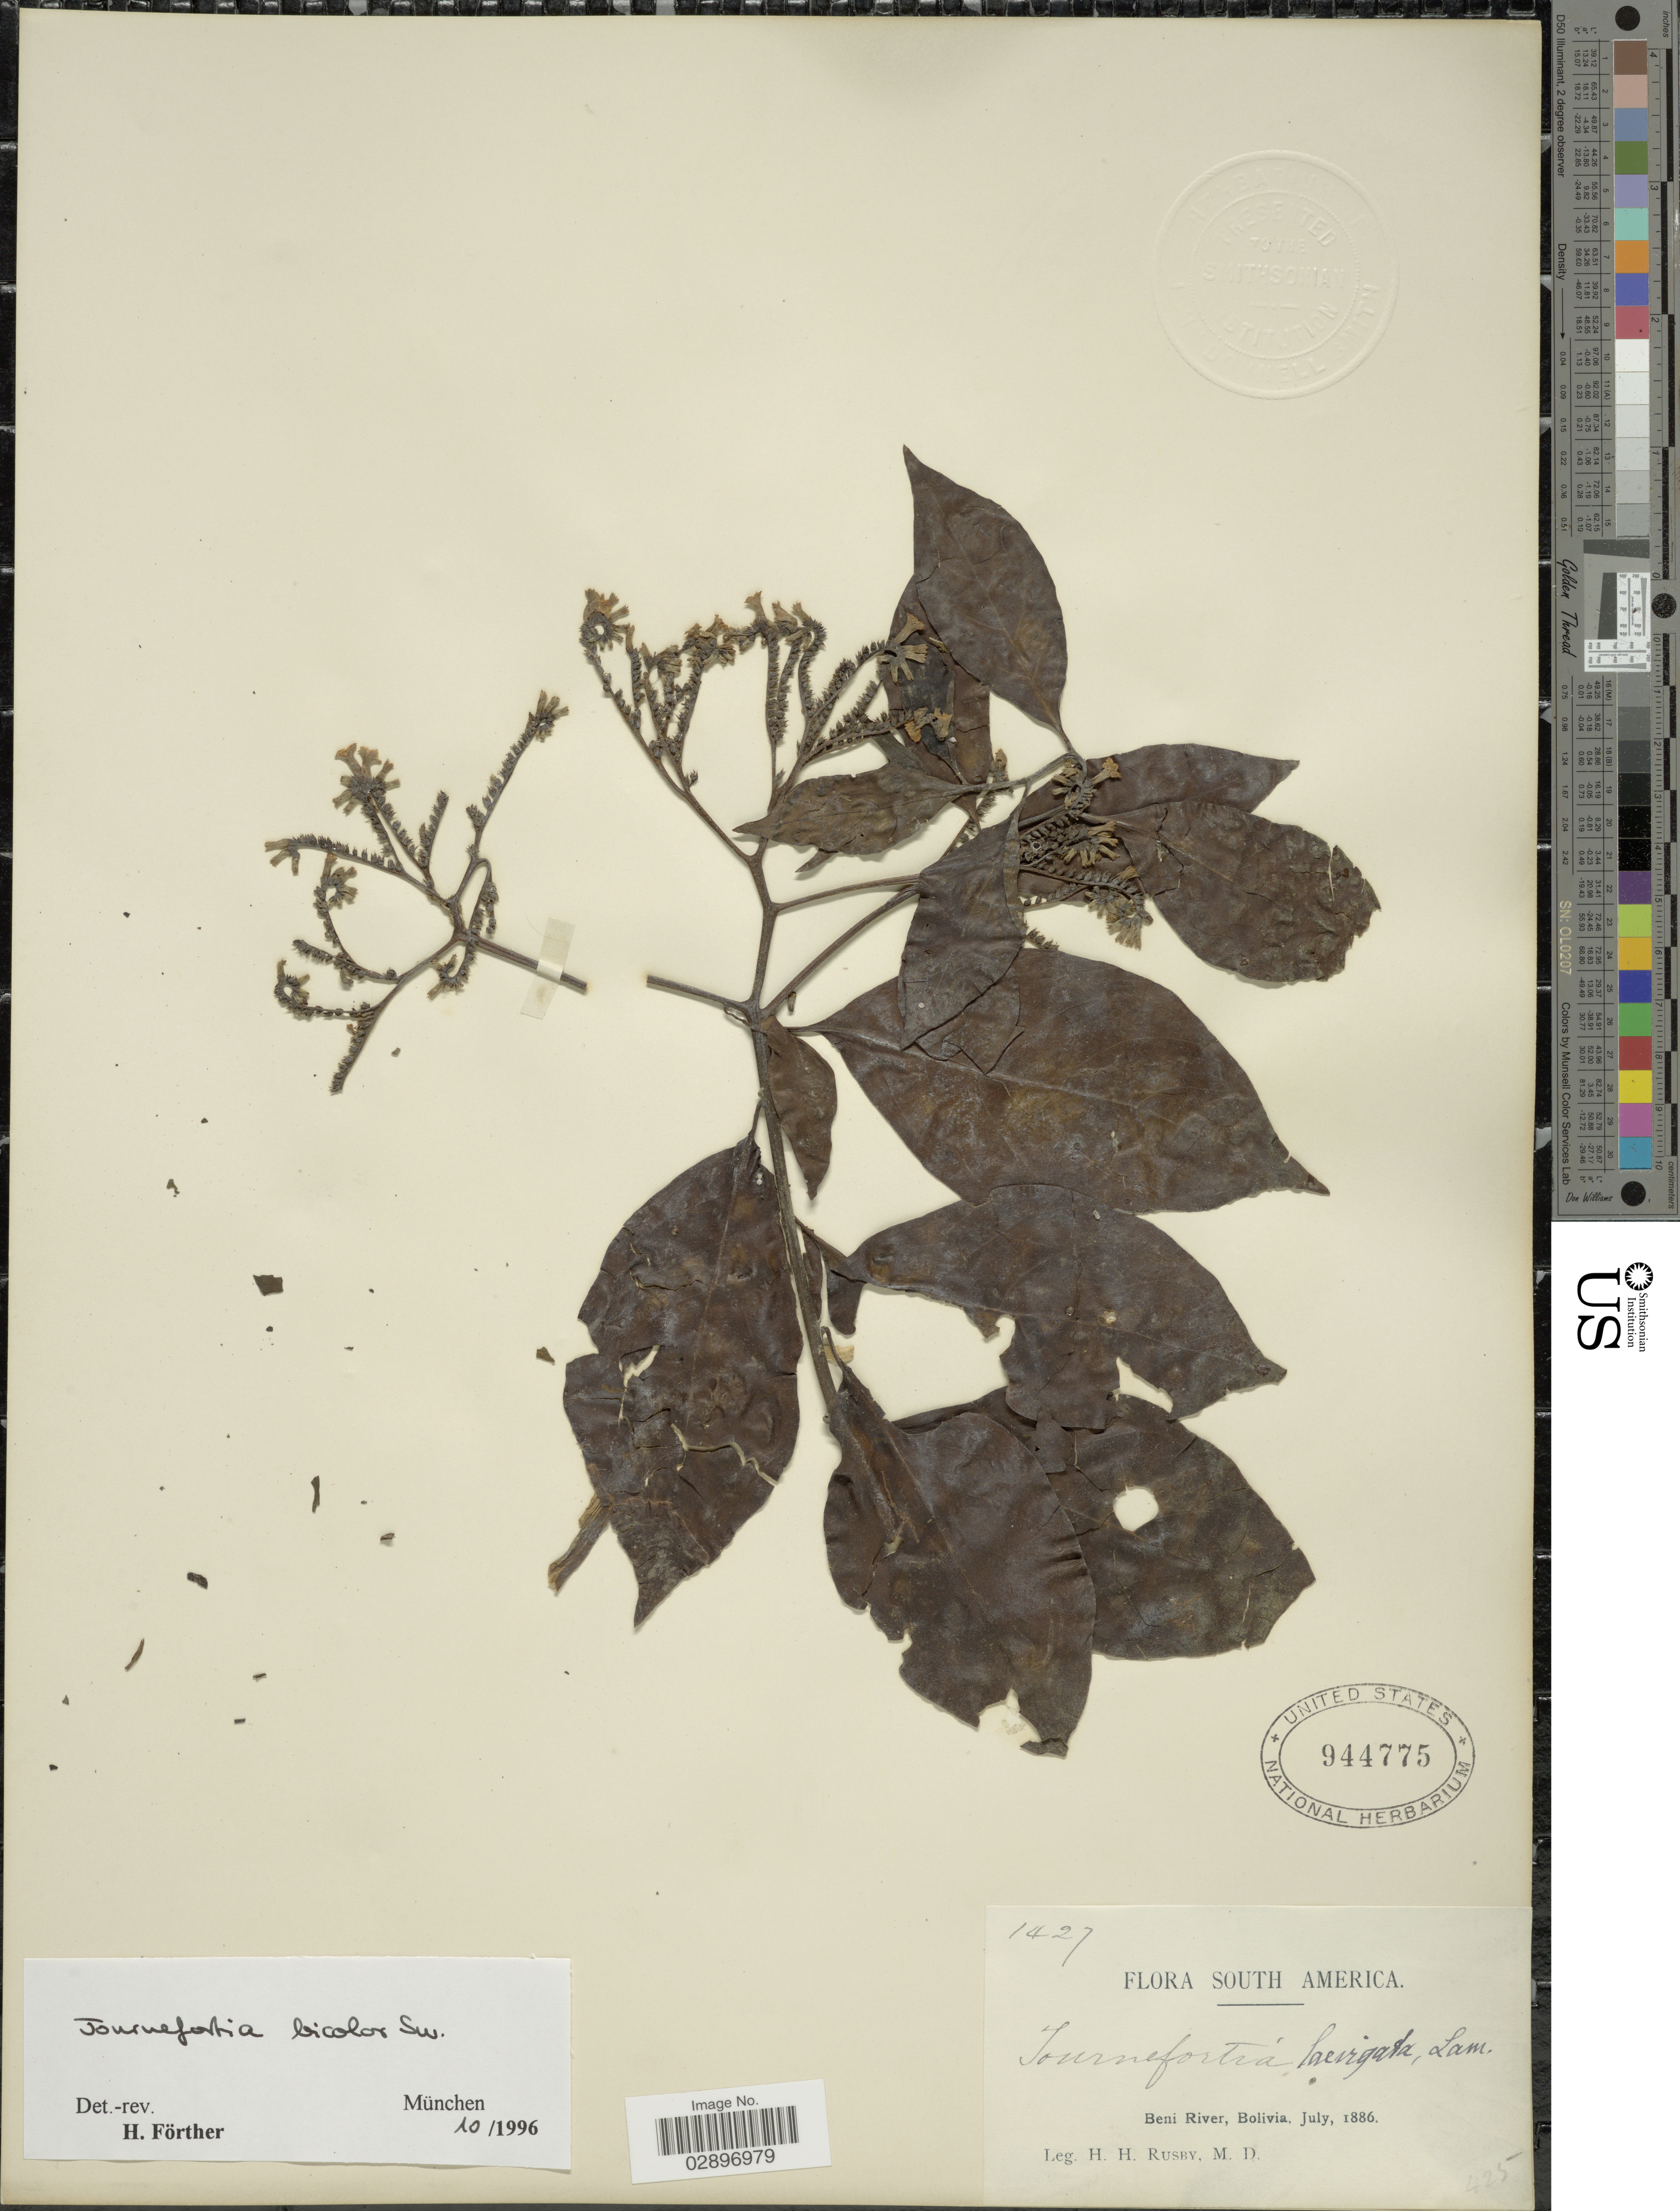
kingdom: Plantae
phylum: Tracheophyta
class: Magnoliopsida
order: Boraginales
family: Heliotropiaceae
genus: Tournefortia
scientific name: Tournefortia bicolor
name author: Sw.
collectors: H. H. Rusby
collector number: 1427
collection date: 1886-07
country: Bolivia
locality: Beni River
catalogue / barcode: US 944775